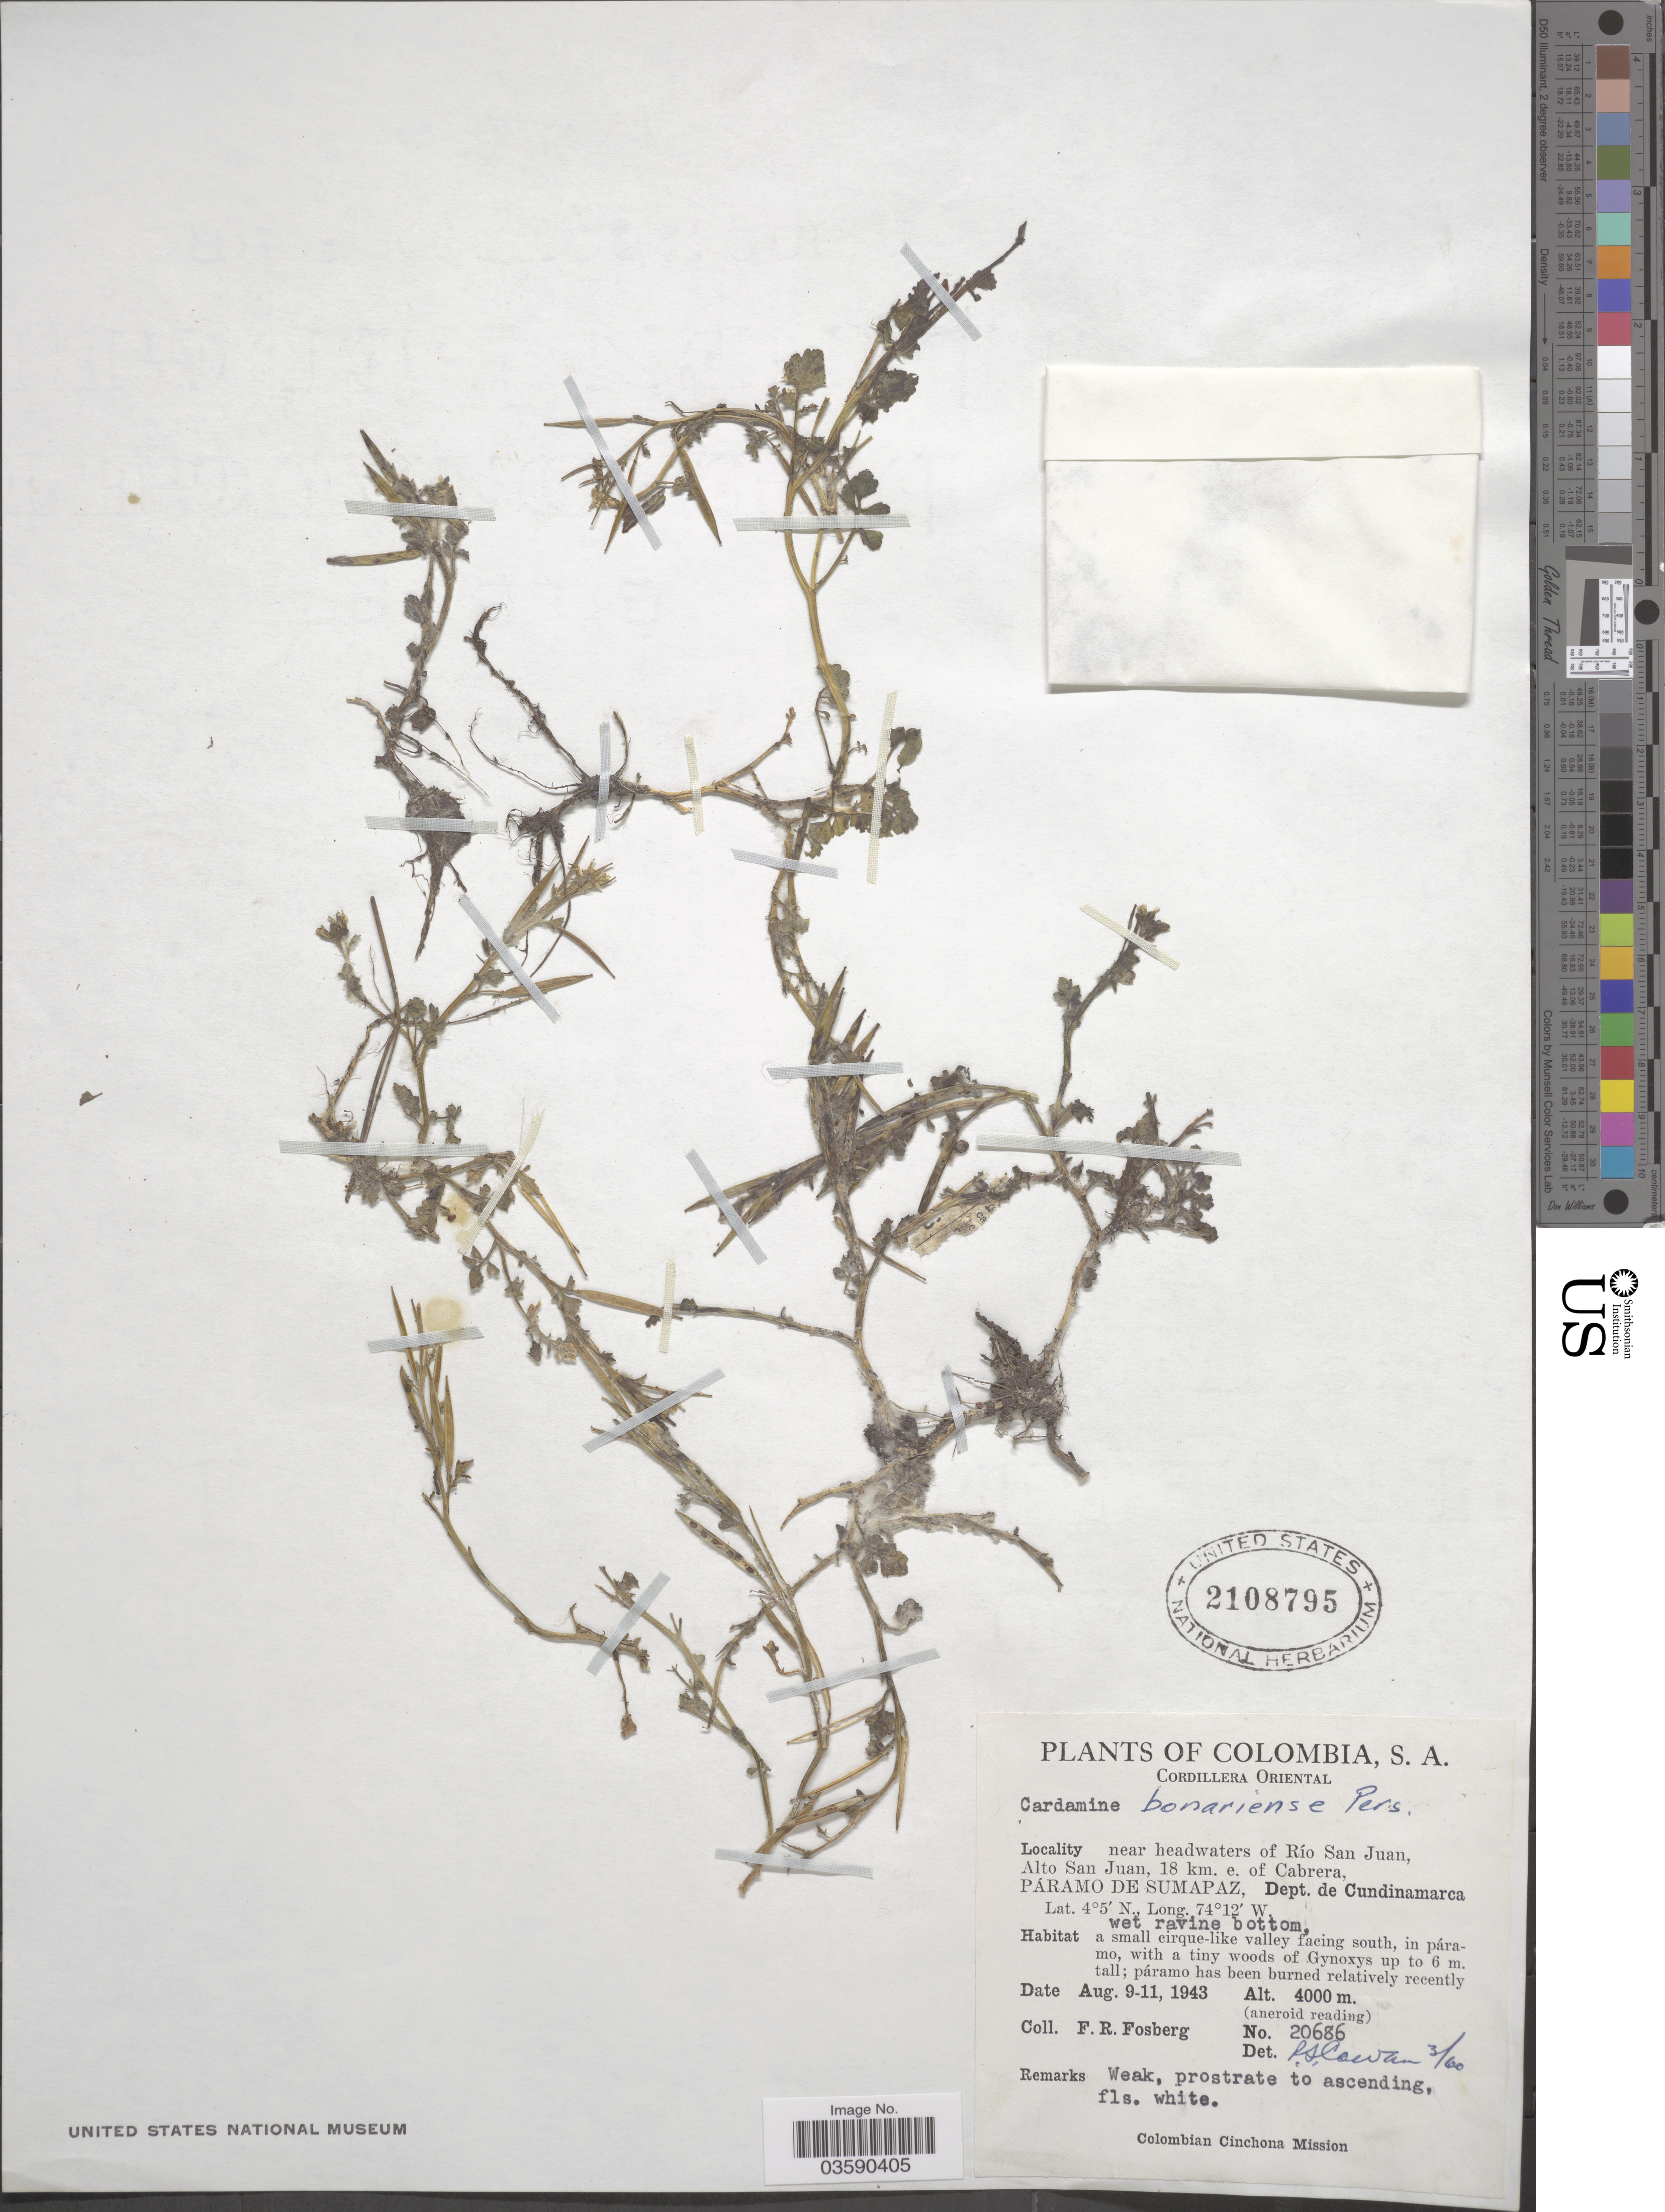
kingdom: Plantae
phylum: Tracheophyta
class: Magnoliopsida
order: Brassicales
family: Brassicaceae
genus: Cardamine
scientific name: Cardamine bonariensis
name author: Pers.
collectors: F. R. Fosberg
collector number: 20686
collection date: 1943-08-09/1943-08-11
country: Colombia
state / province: Cundinamarca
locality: Cordillera Oriental. Near headwaters of Río San Juan, Alto San Juan, 18 km. e. of Cabrera, Páramo de Sumapaz, Dept. de Cundinamarca.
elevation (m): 4000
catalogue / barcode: US 2108795